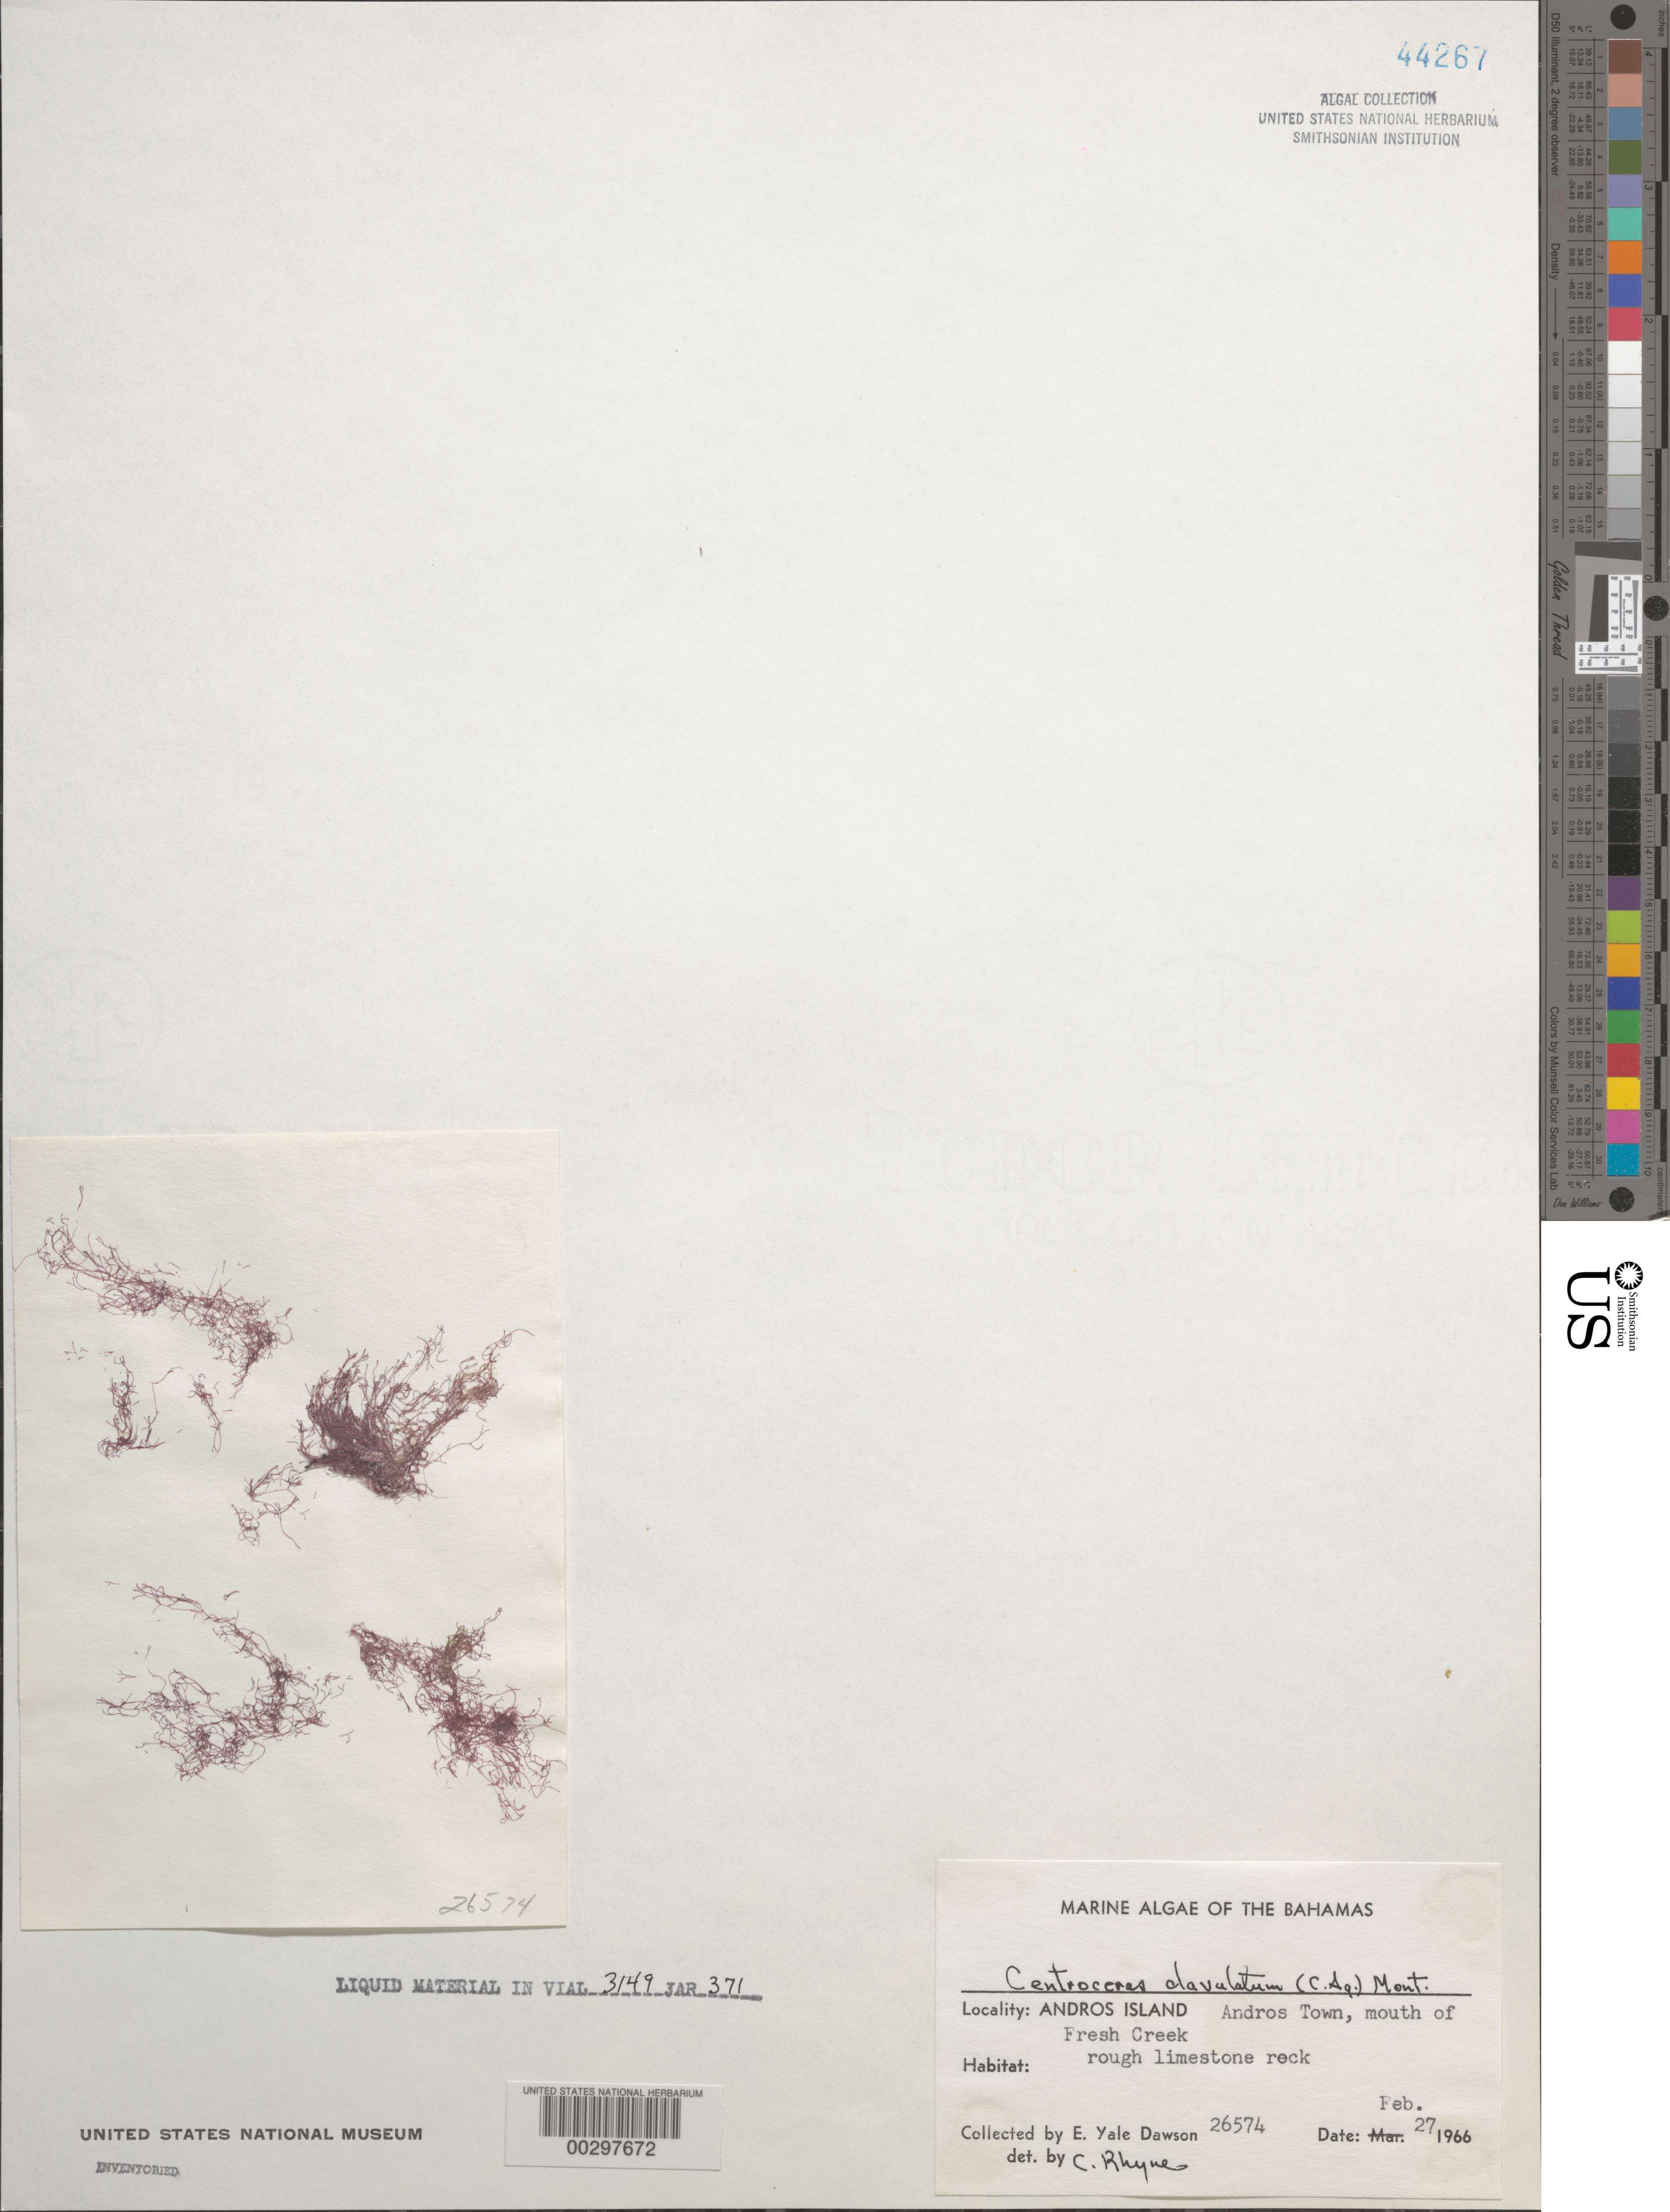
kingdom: Plantae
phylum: Rhodophyta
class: Florideophyceae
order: Ceramiales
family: Ceramiaceae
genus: Centroceras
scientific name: Centroceras clavulatum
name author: (C. Agardh) Mont.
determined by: Rhyne, C. F.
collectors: E. Y. Dawson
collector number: EYD 26574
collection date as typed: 27 Feb 1966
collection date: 1966-02-27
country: Bahamas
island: Andros Island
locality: Andros Town, Fresh Creek mouth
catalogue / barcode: US 44267